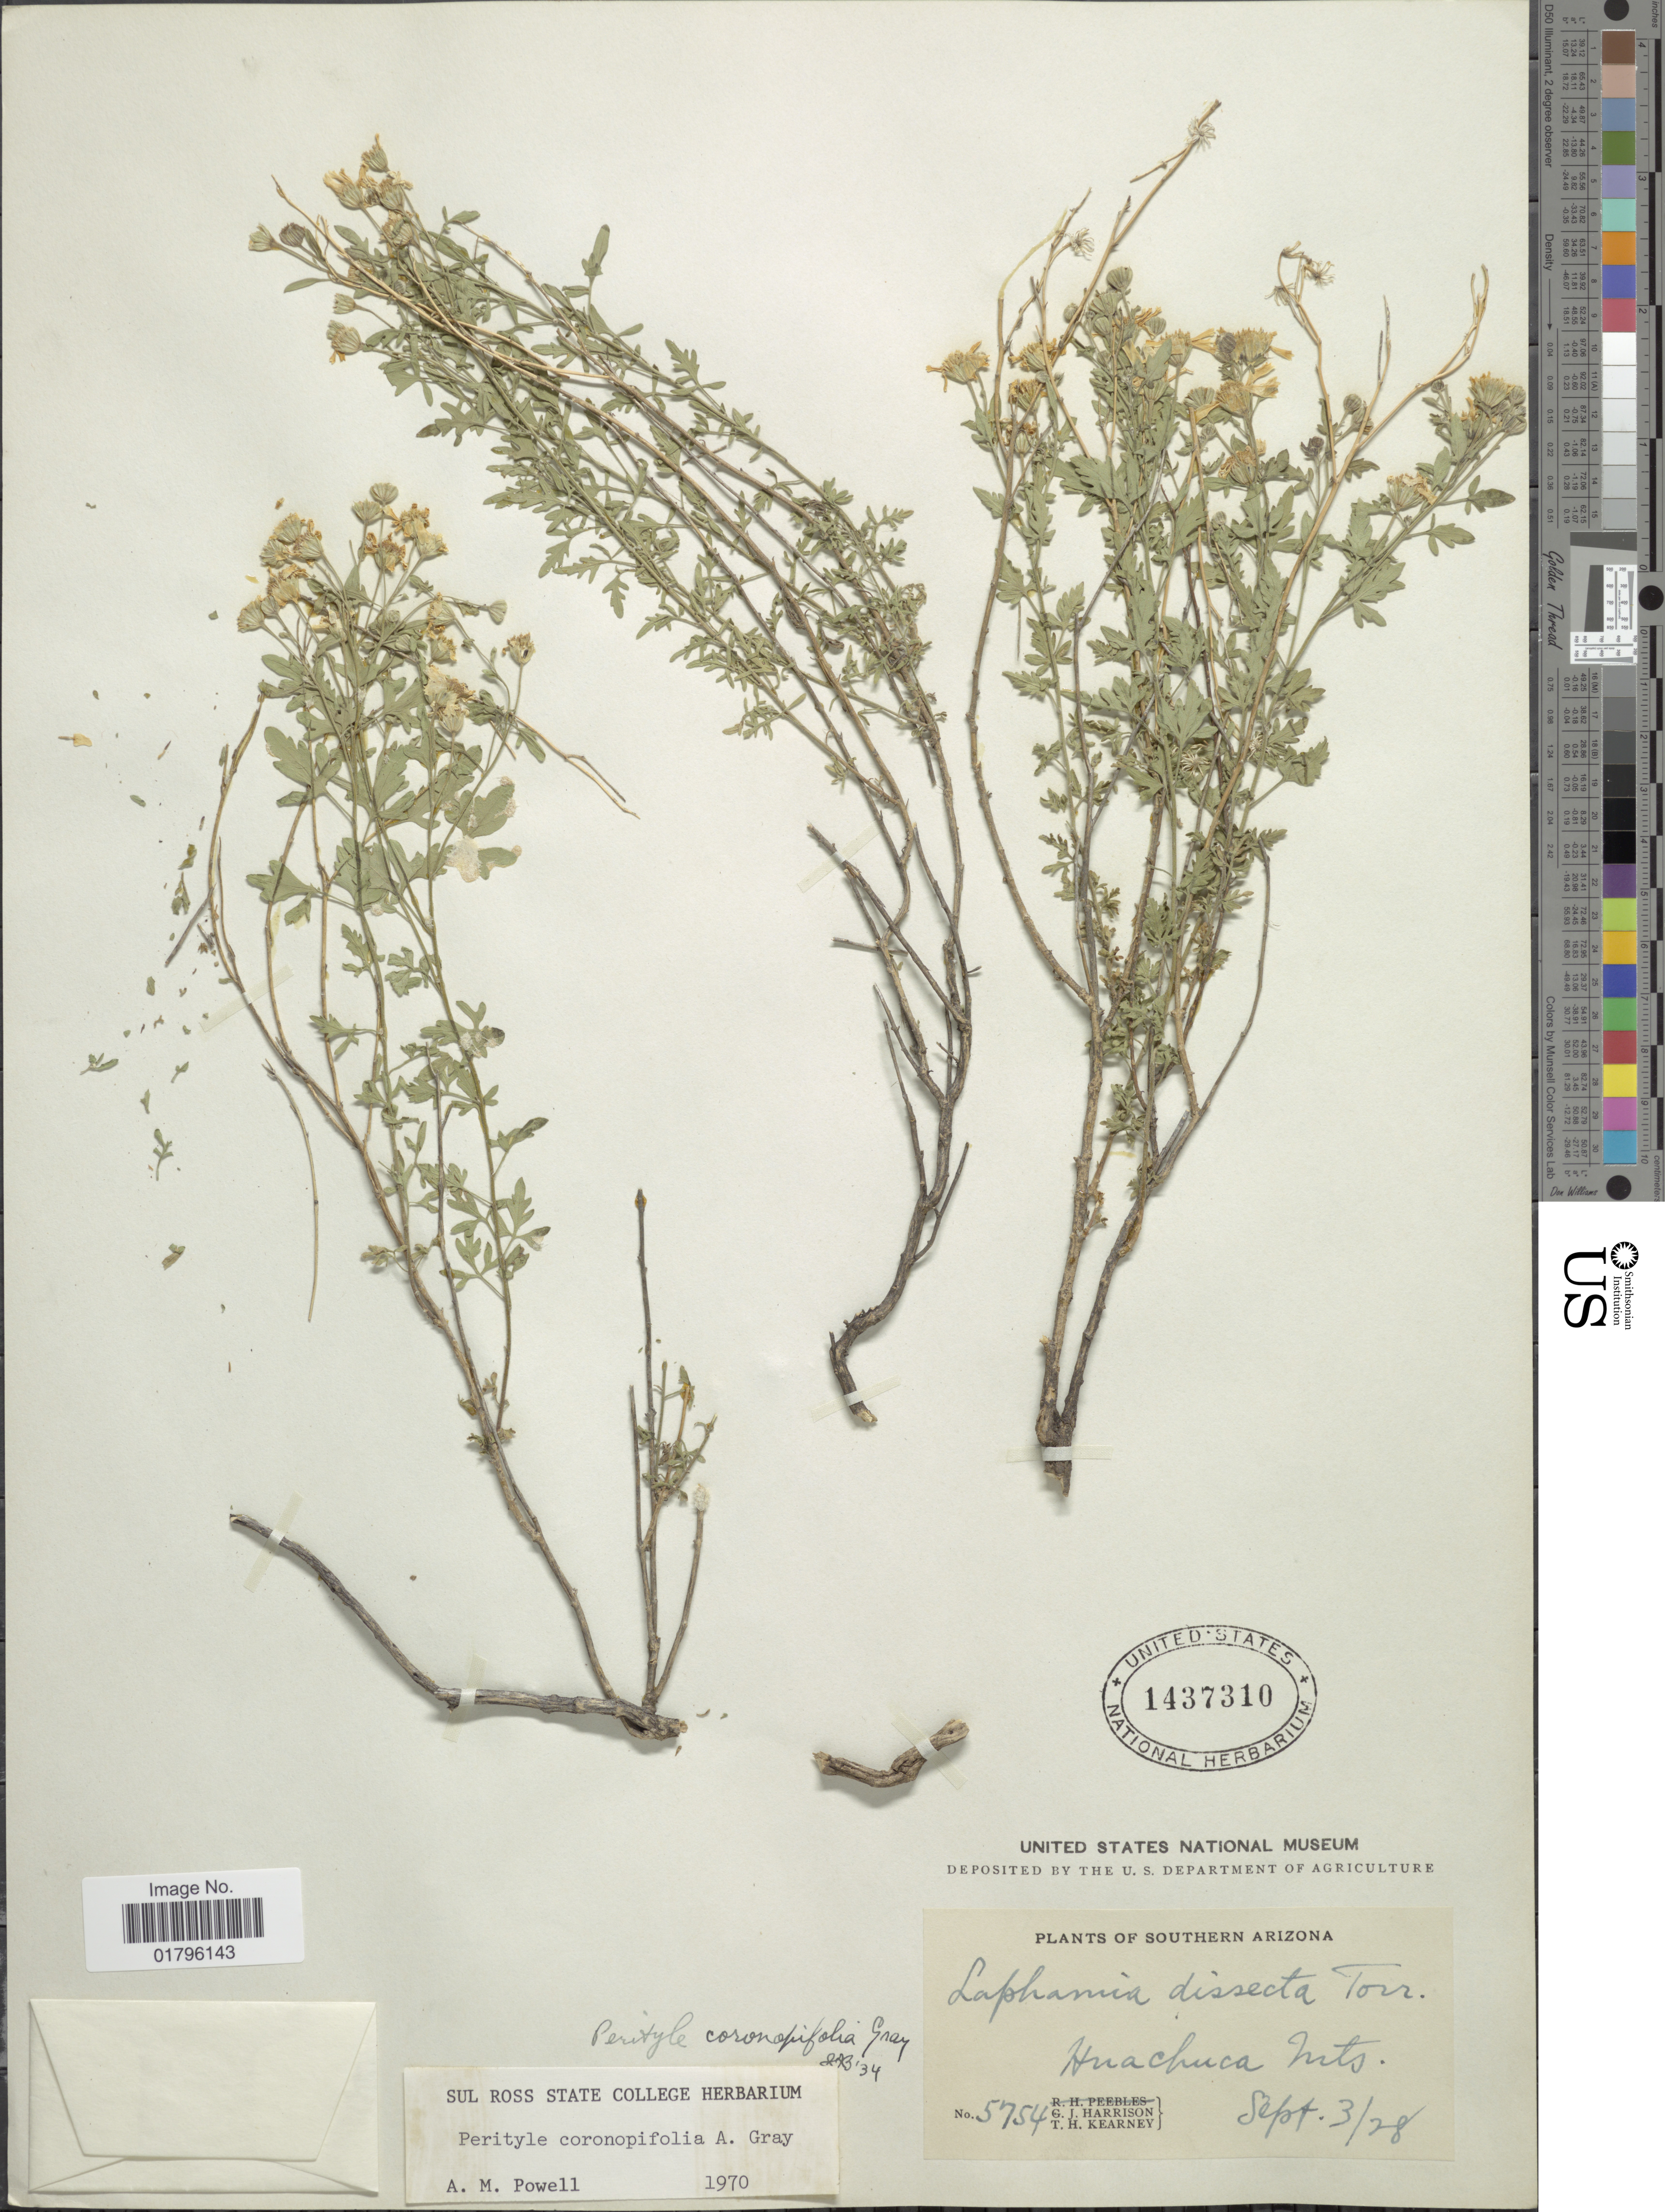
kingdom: Plantae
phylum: Tracheophyta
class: Magnoliopsida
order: Asterales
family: Asteraceae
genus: Perityle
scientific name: Perityle coronopifolia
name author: A. Gray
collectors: G. J. Harrison & T. H. Kearney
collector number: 5754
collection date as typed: Transcribed d/m/y: 3/9/28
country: United States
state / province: Arizona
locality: Southern Arizona. Huachuca Mts.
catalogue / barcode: US 1437310